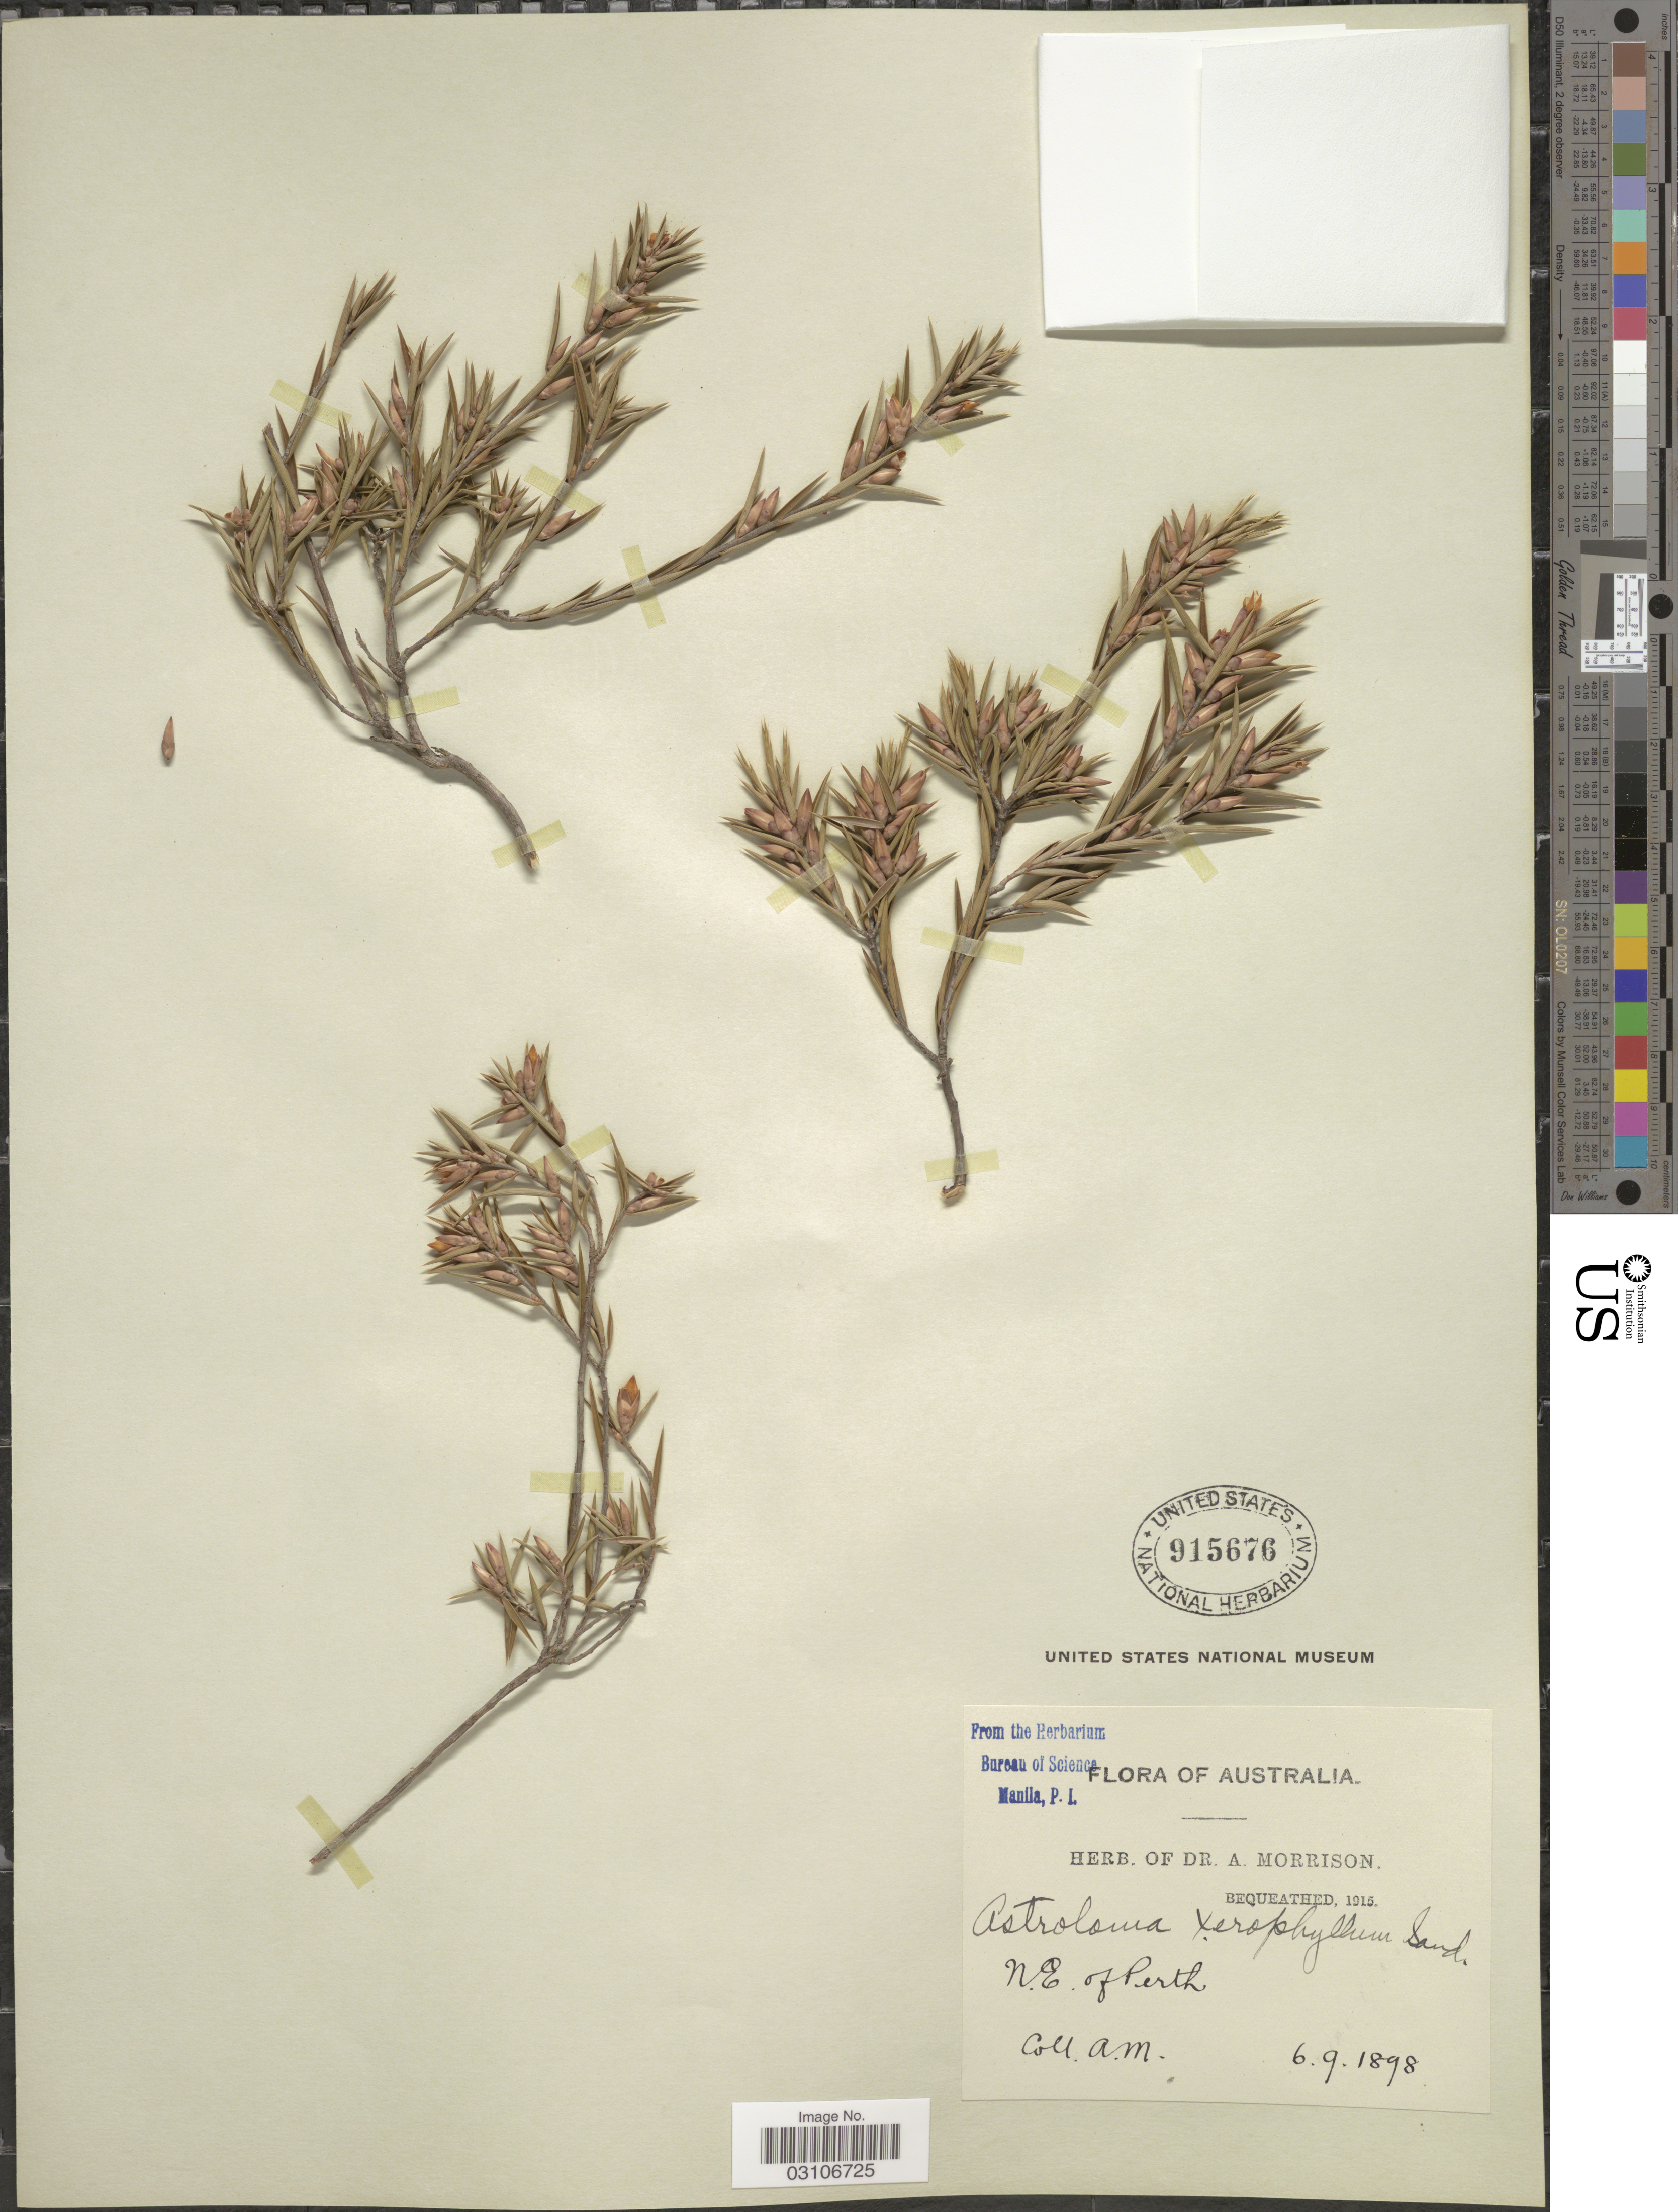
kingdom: Plantae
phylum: Tracheophyta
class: Magnoliopsida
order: Ericales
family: Ericaceae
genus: Astroloma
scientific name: Astroloma xerophyllum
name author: Sond.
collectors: A. Morrison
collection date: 1898-09-06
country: Australia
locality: N.E. of Perth.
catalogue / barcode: US 915676